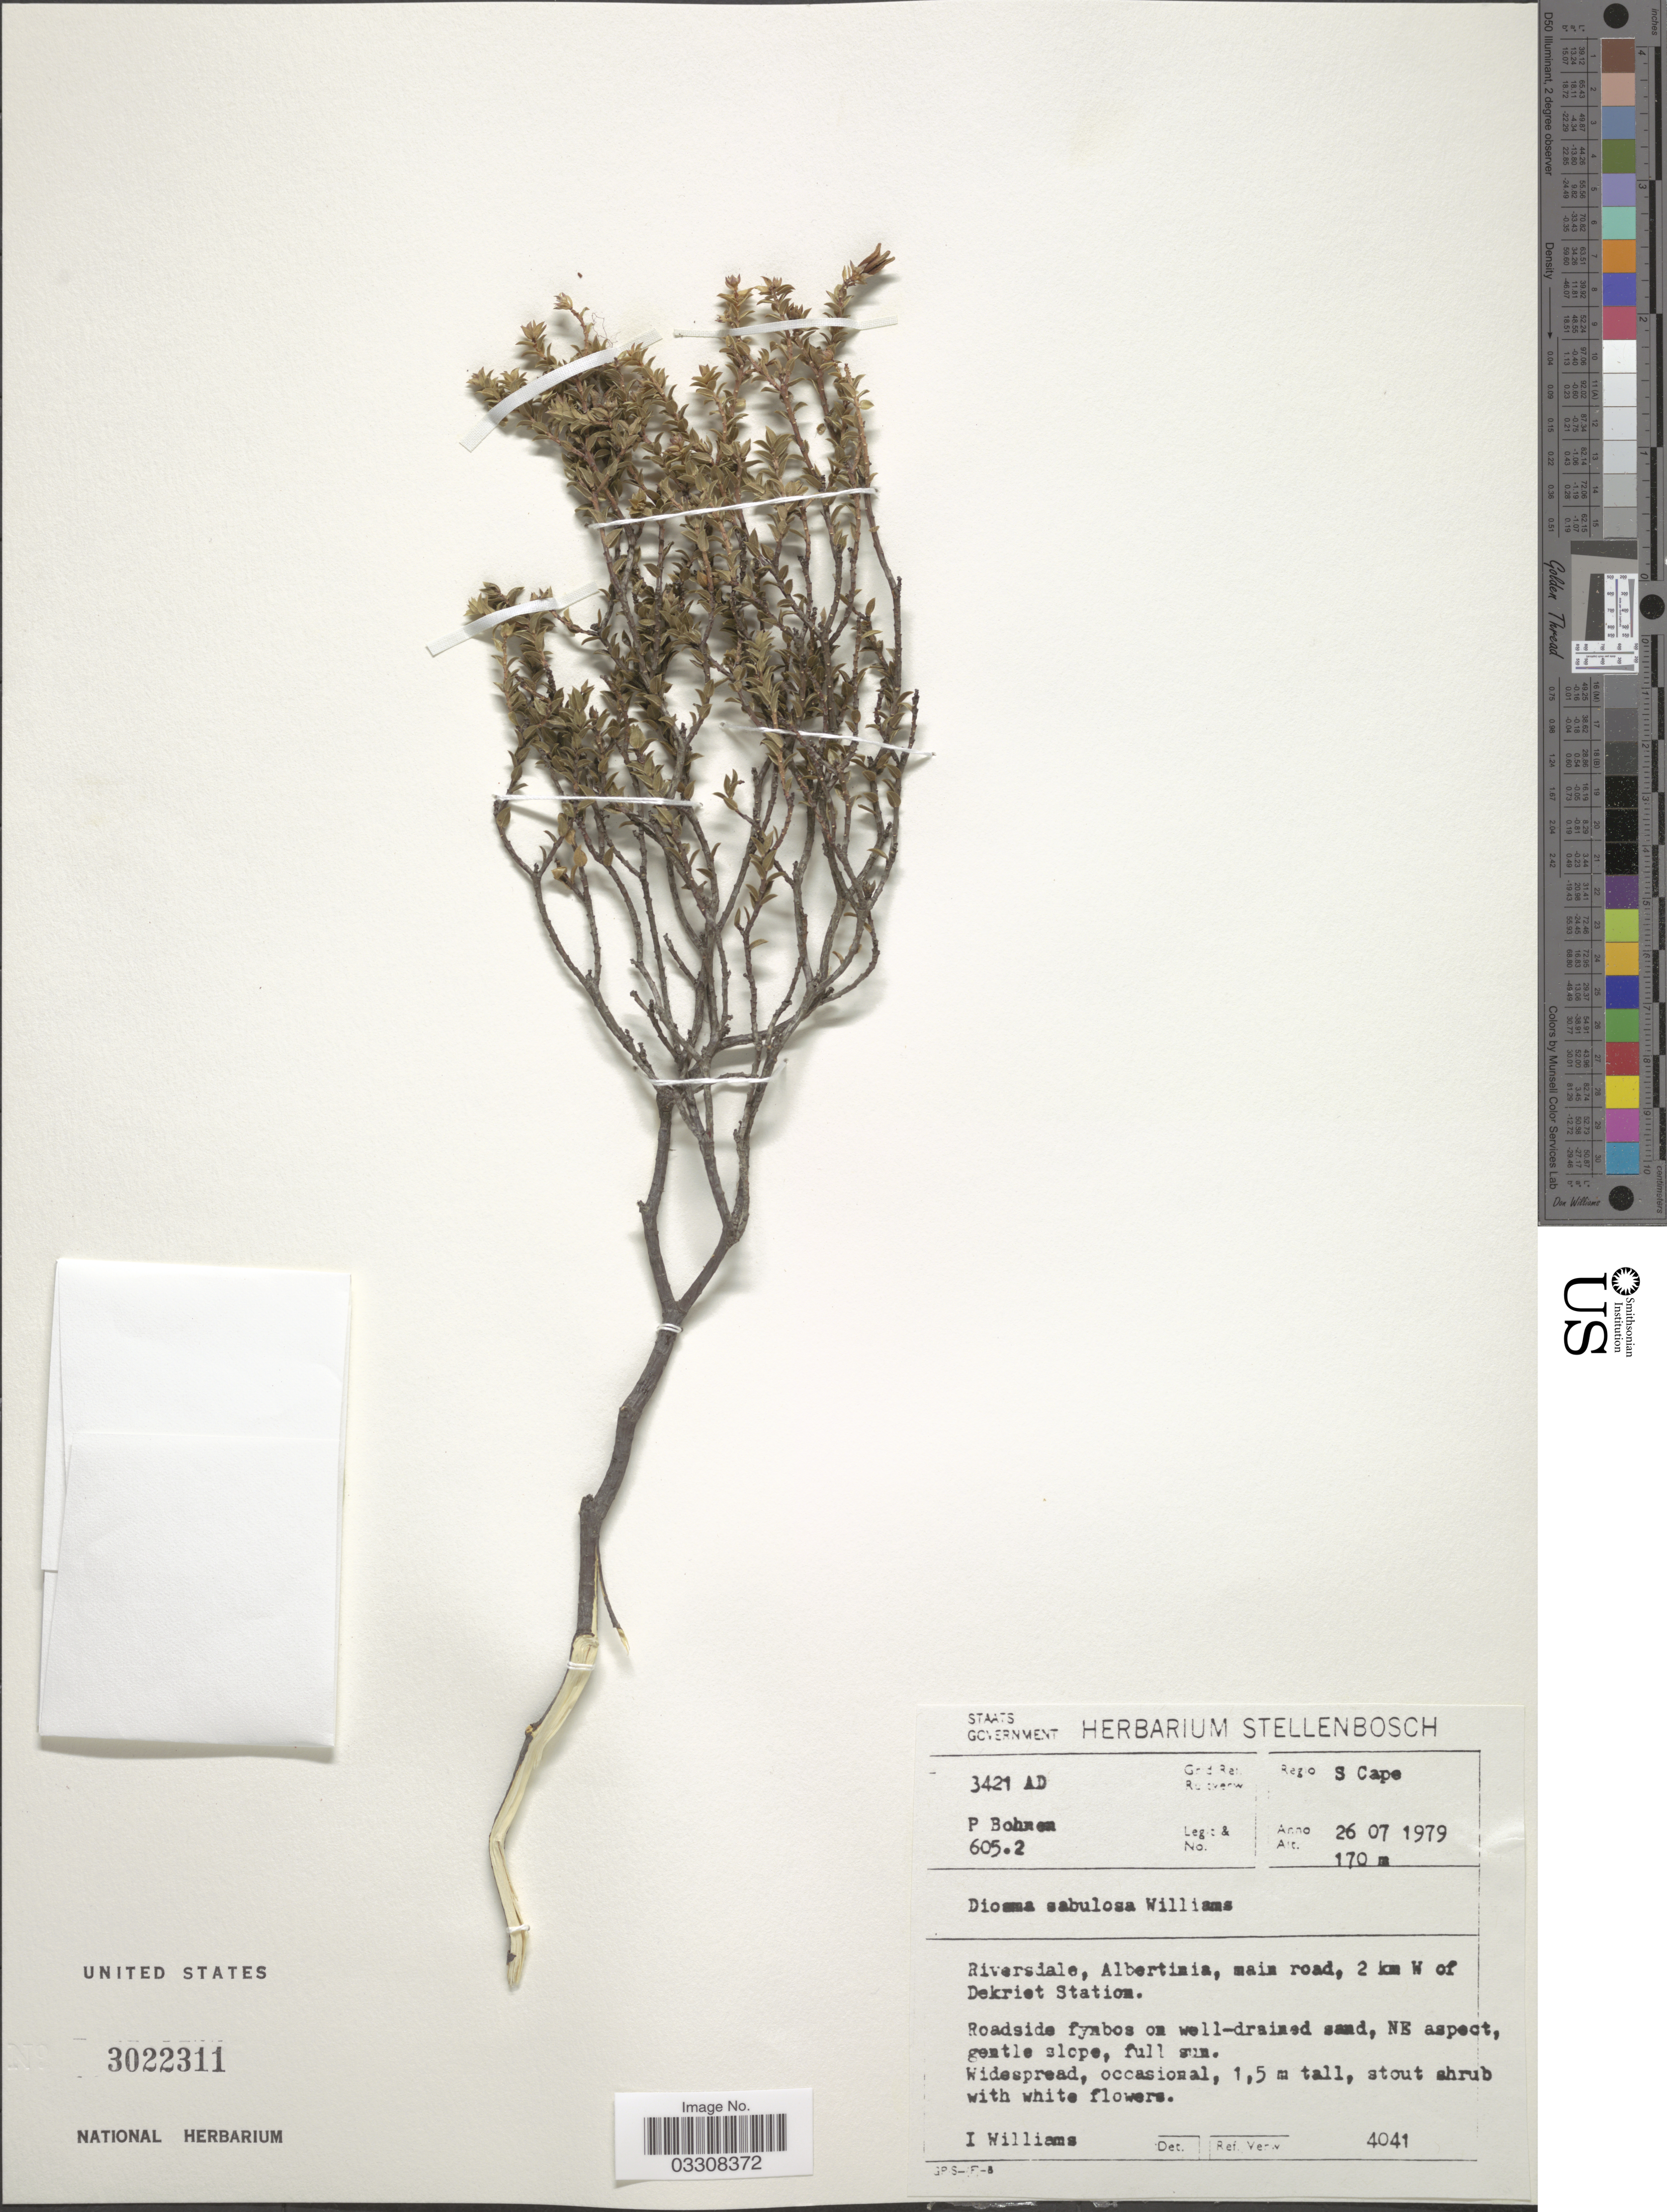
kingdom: Plantae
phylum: Tracheophyta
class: Magnoliopsida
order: Sapindales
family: Rutaceae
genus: Diosma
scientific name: Diosma sabulosa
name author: I. Williams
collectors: P. Bohnen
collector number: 6052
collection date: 1979-07-26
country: South Africa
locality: Regio S Cape. Gird Ref. Ruitverw. 3421 AD. Riversdale, Albertina, main road, 2 km W of Dekriet Station.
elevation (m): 170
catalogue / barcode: US 3022311